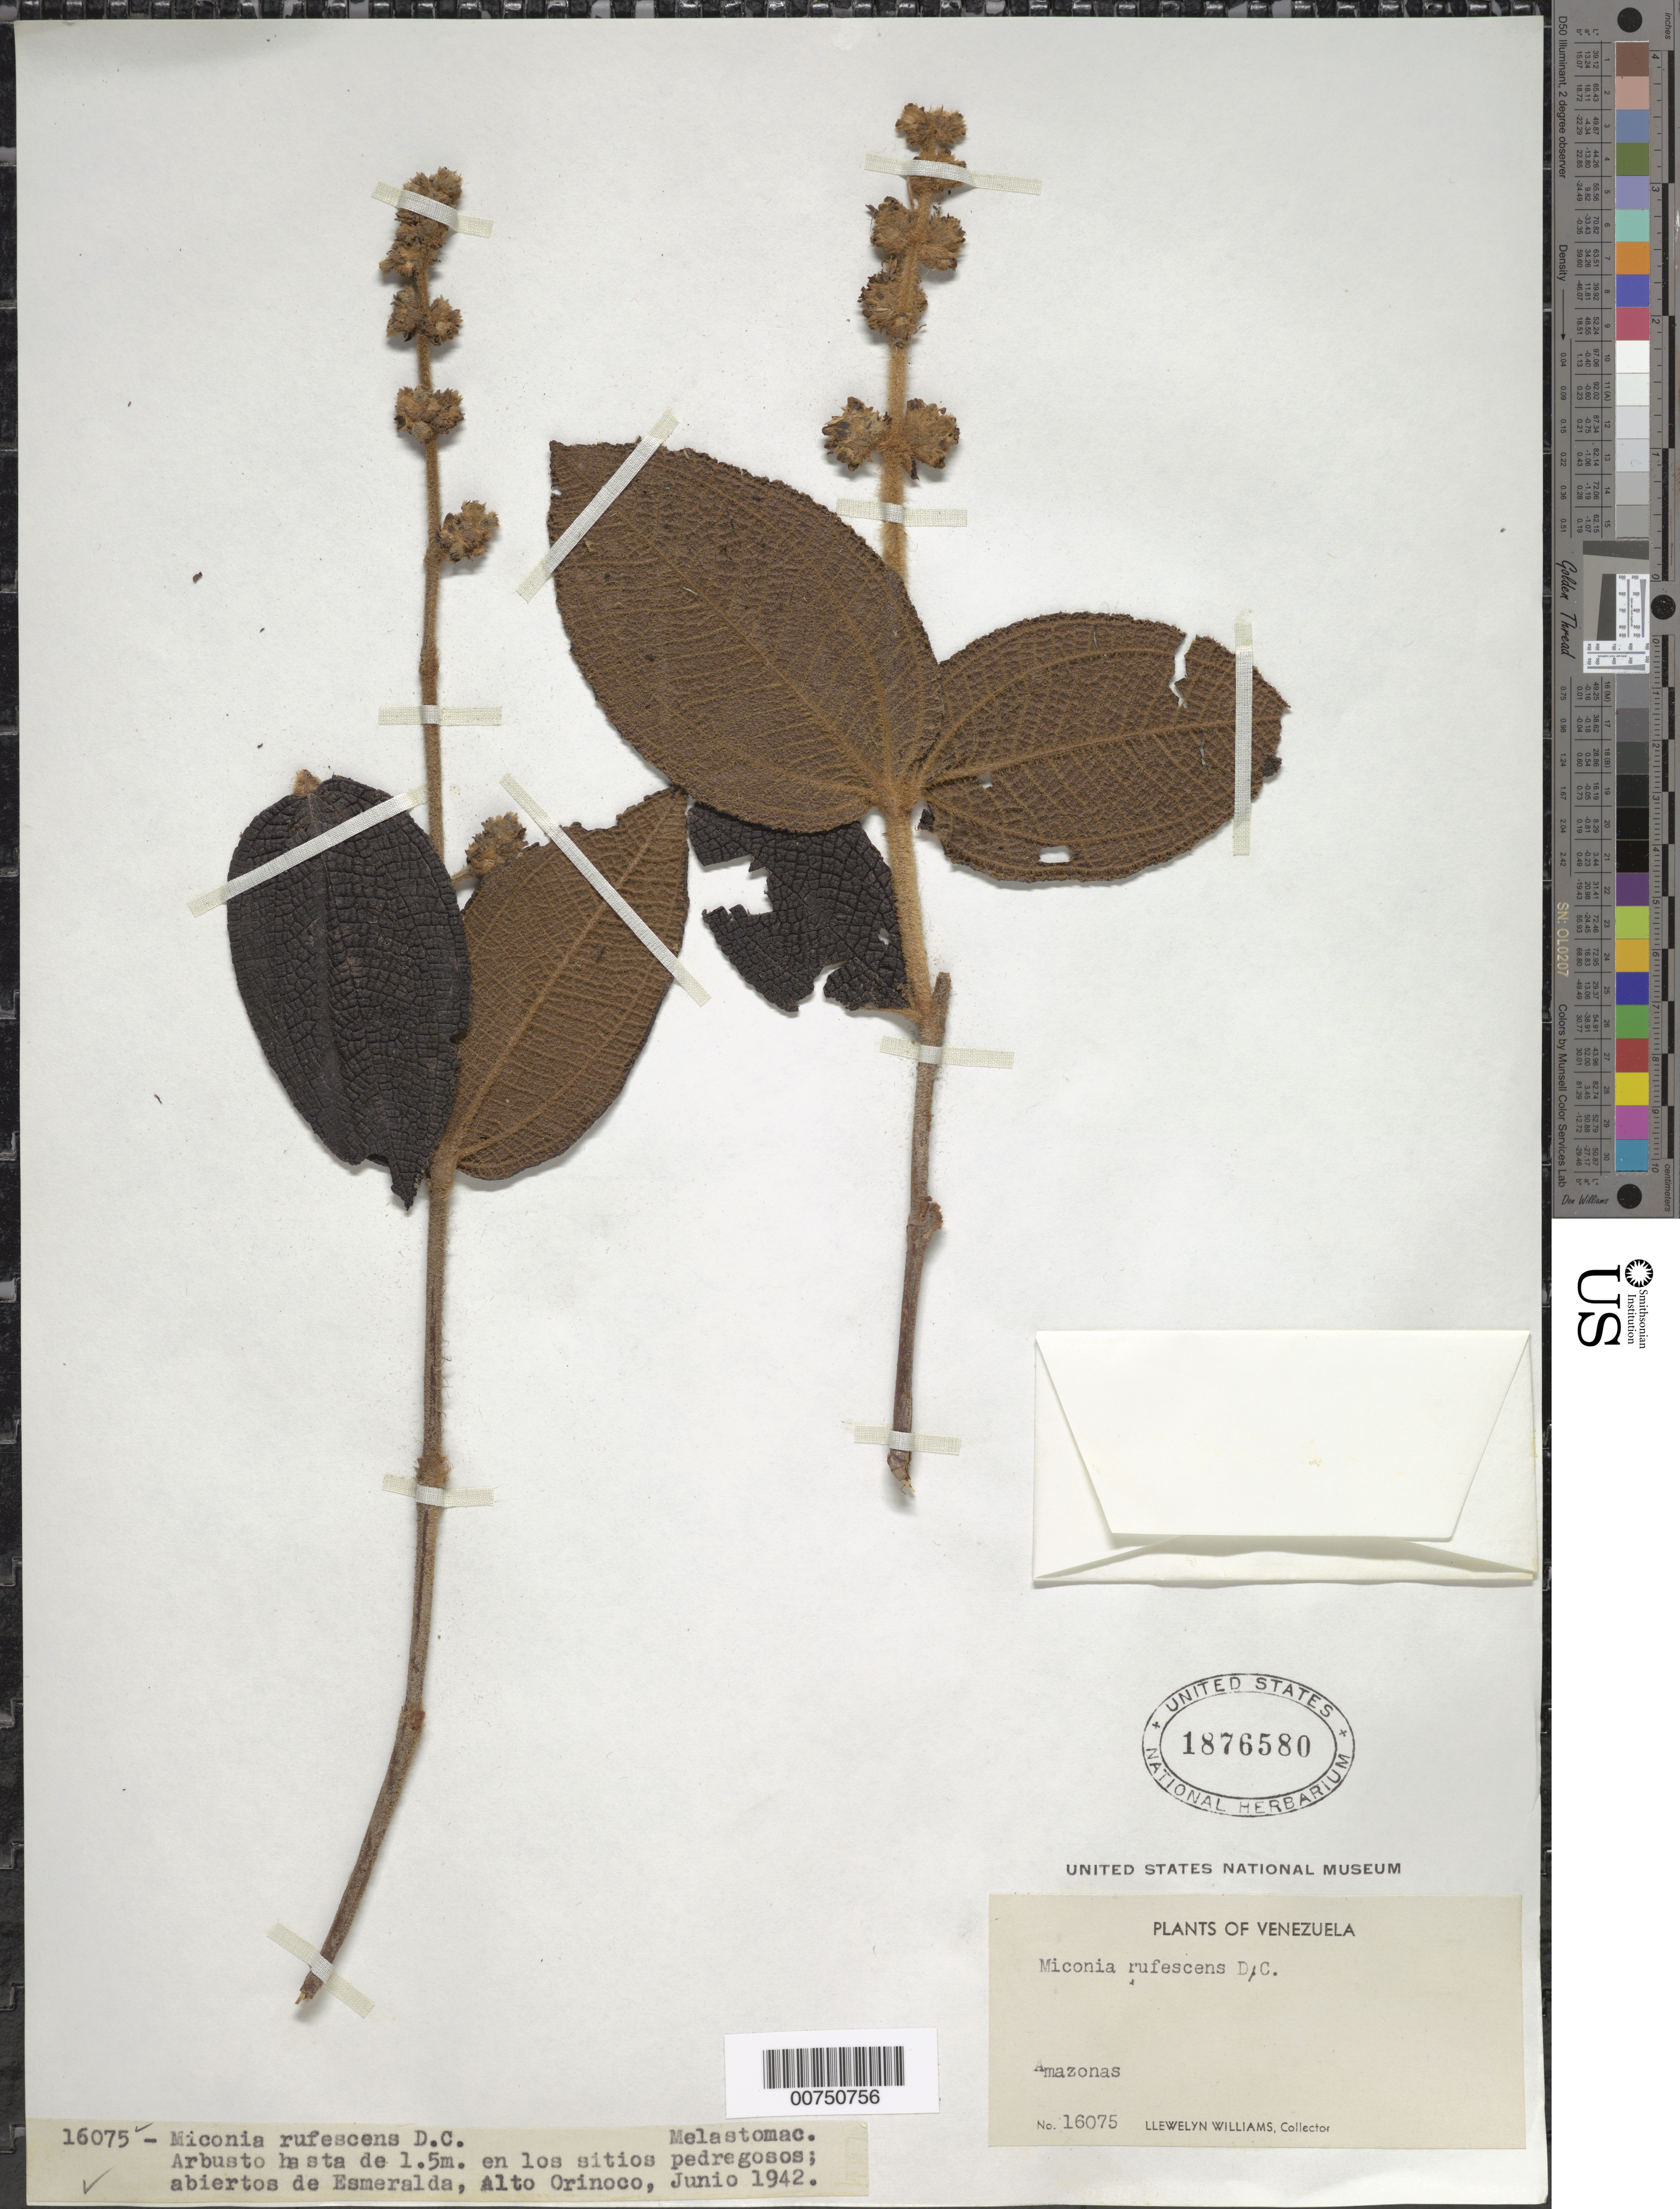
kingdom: Plantae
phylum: Tracheophyta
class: Magnoliopsida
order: Myrtales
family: Melastomataceae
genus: Miconia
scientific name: Miconia rufescens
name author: (Aubl.) DC.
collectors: Ll. Williams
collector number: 16075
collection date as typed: Jun-42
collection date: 1942-06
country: Venezuela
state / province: Amazonas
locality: Esmeralda, Alto Orinoco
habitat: Sitios pedregosos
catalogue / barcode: US 1876580